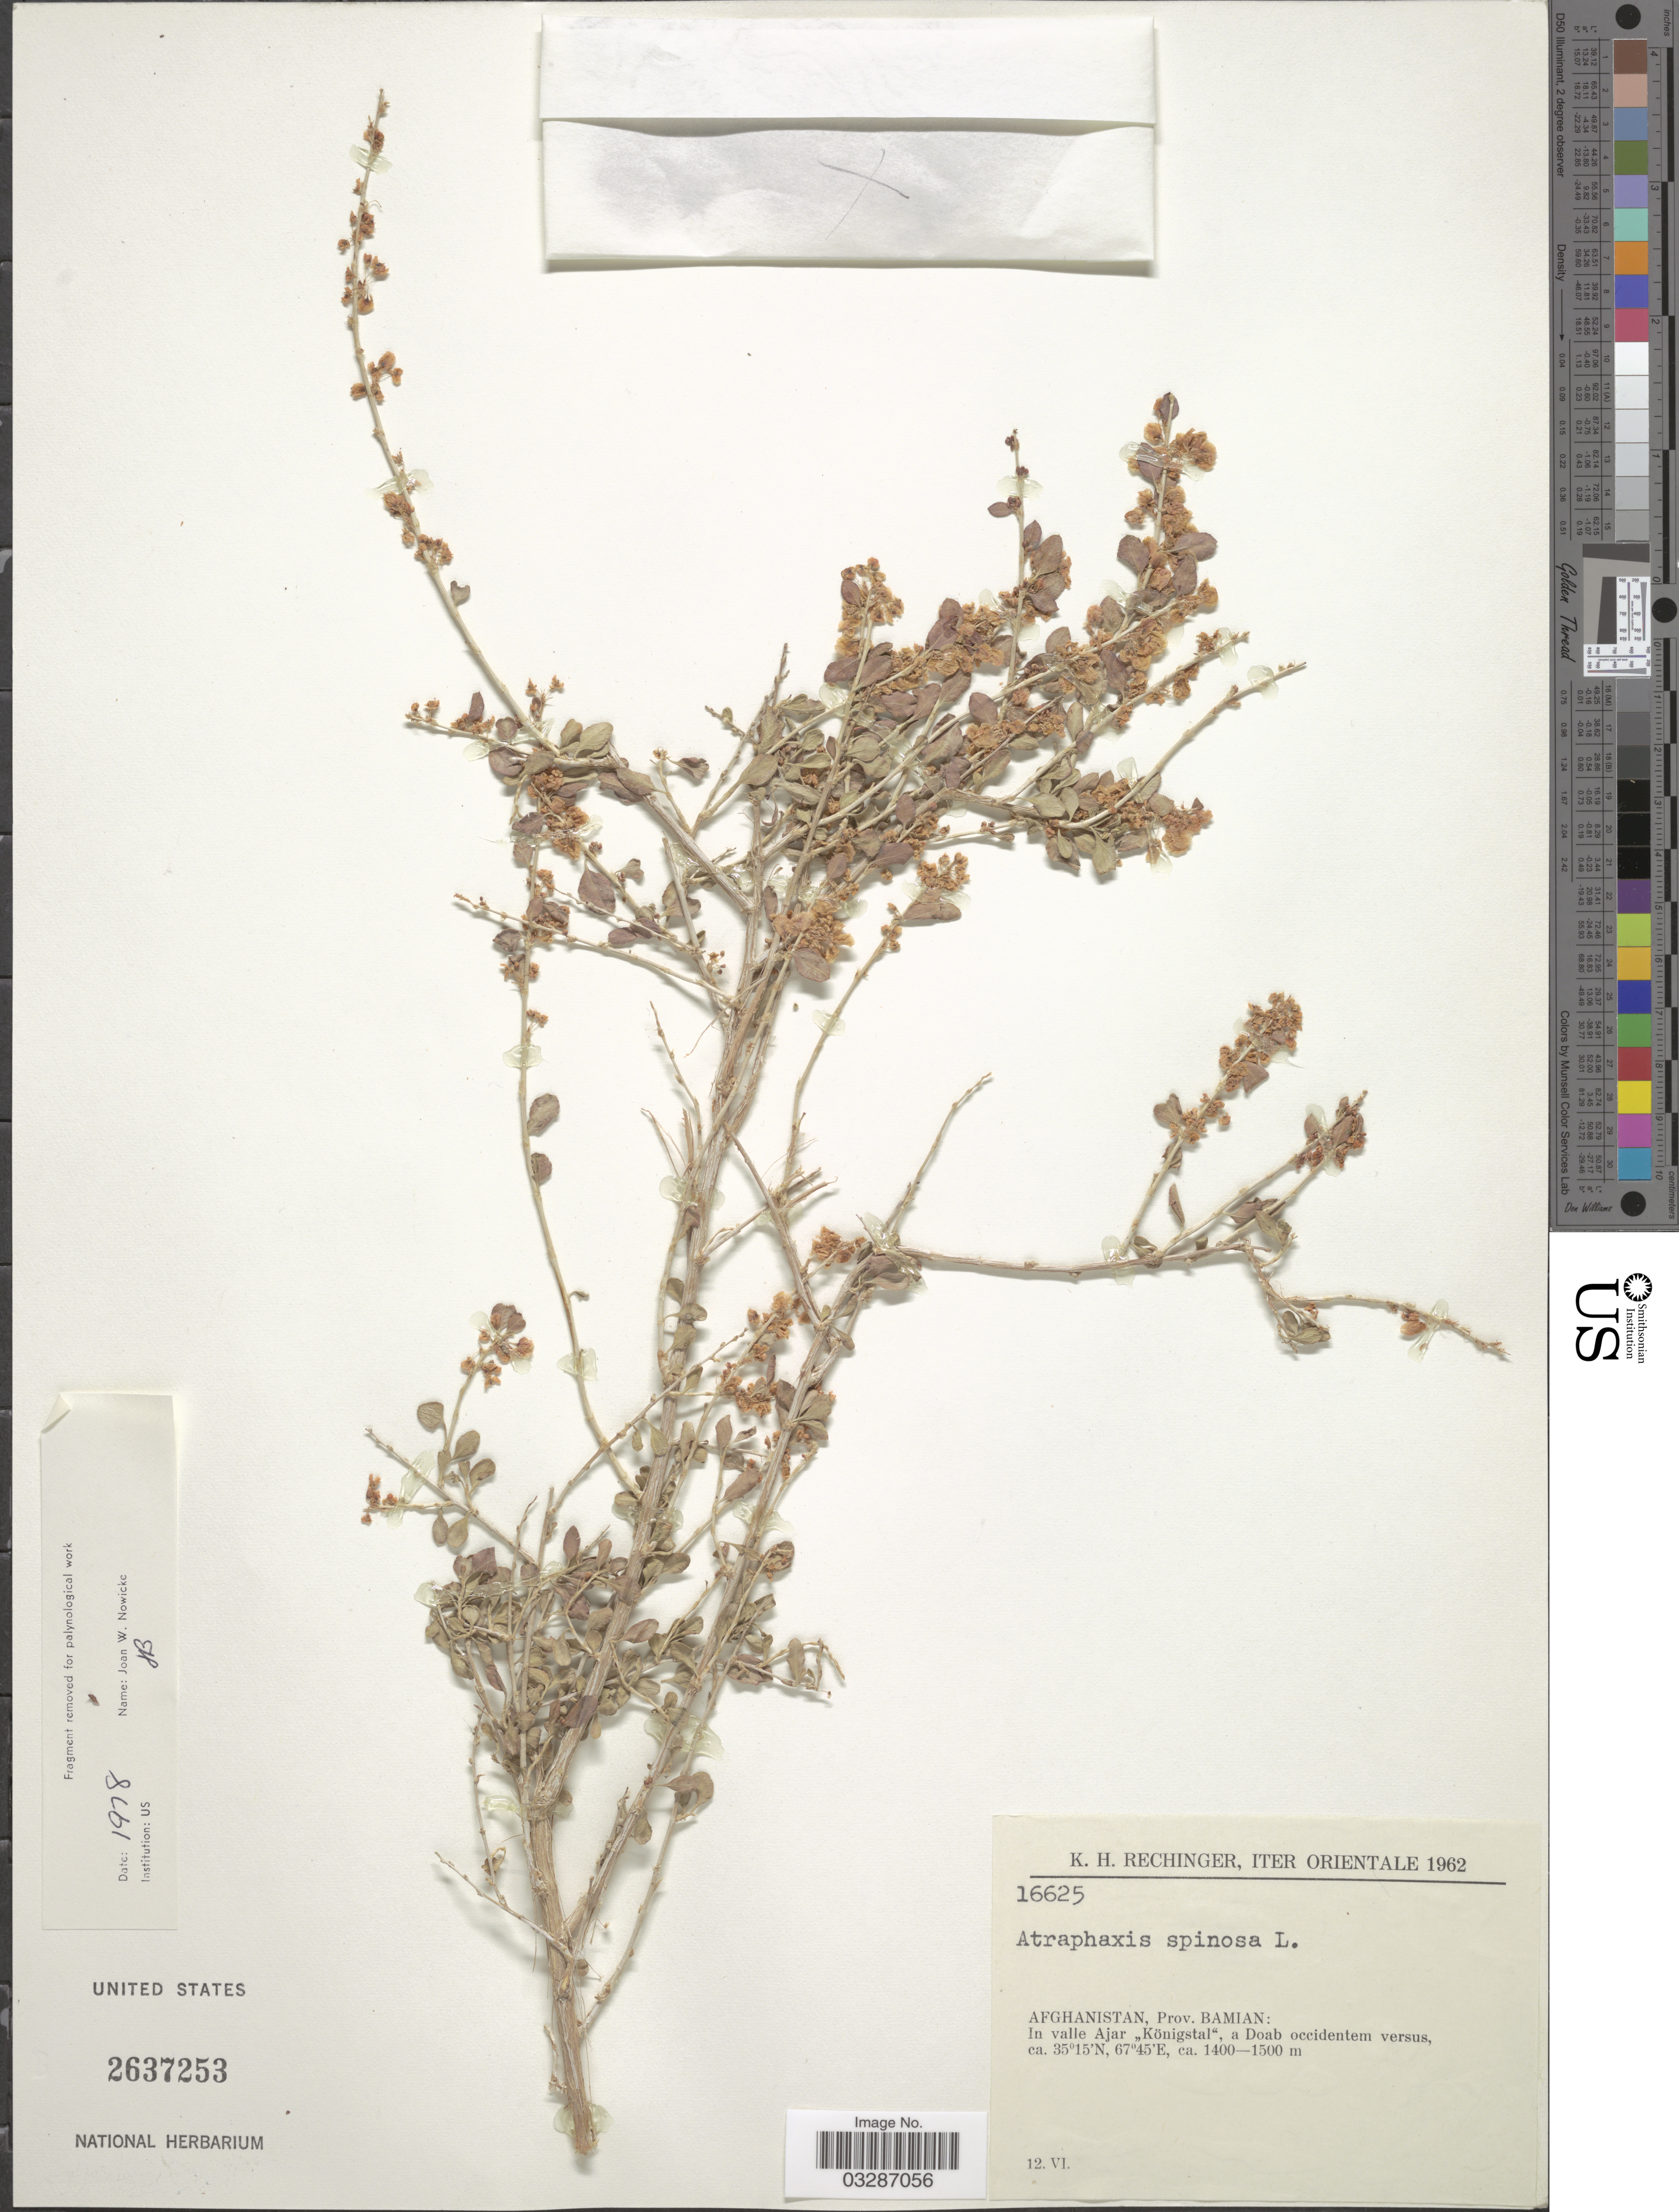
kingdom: Plantae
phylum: Tracheophyta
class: Magnoliopsida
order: Caryophyllales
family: Polygonaceae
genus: Atraphaxis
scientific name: Atraphaxis spinosa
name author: L.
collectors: K. H. Rechinger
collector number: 16625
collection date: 1962-06-12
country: Afghanistan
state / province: Bamian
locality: In valle Ajar "Königstal", a Doab occidentem versus.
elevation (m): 1400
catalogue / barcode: US 2637253